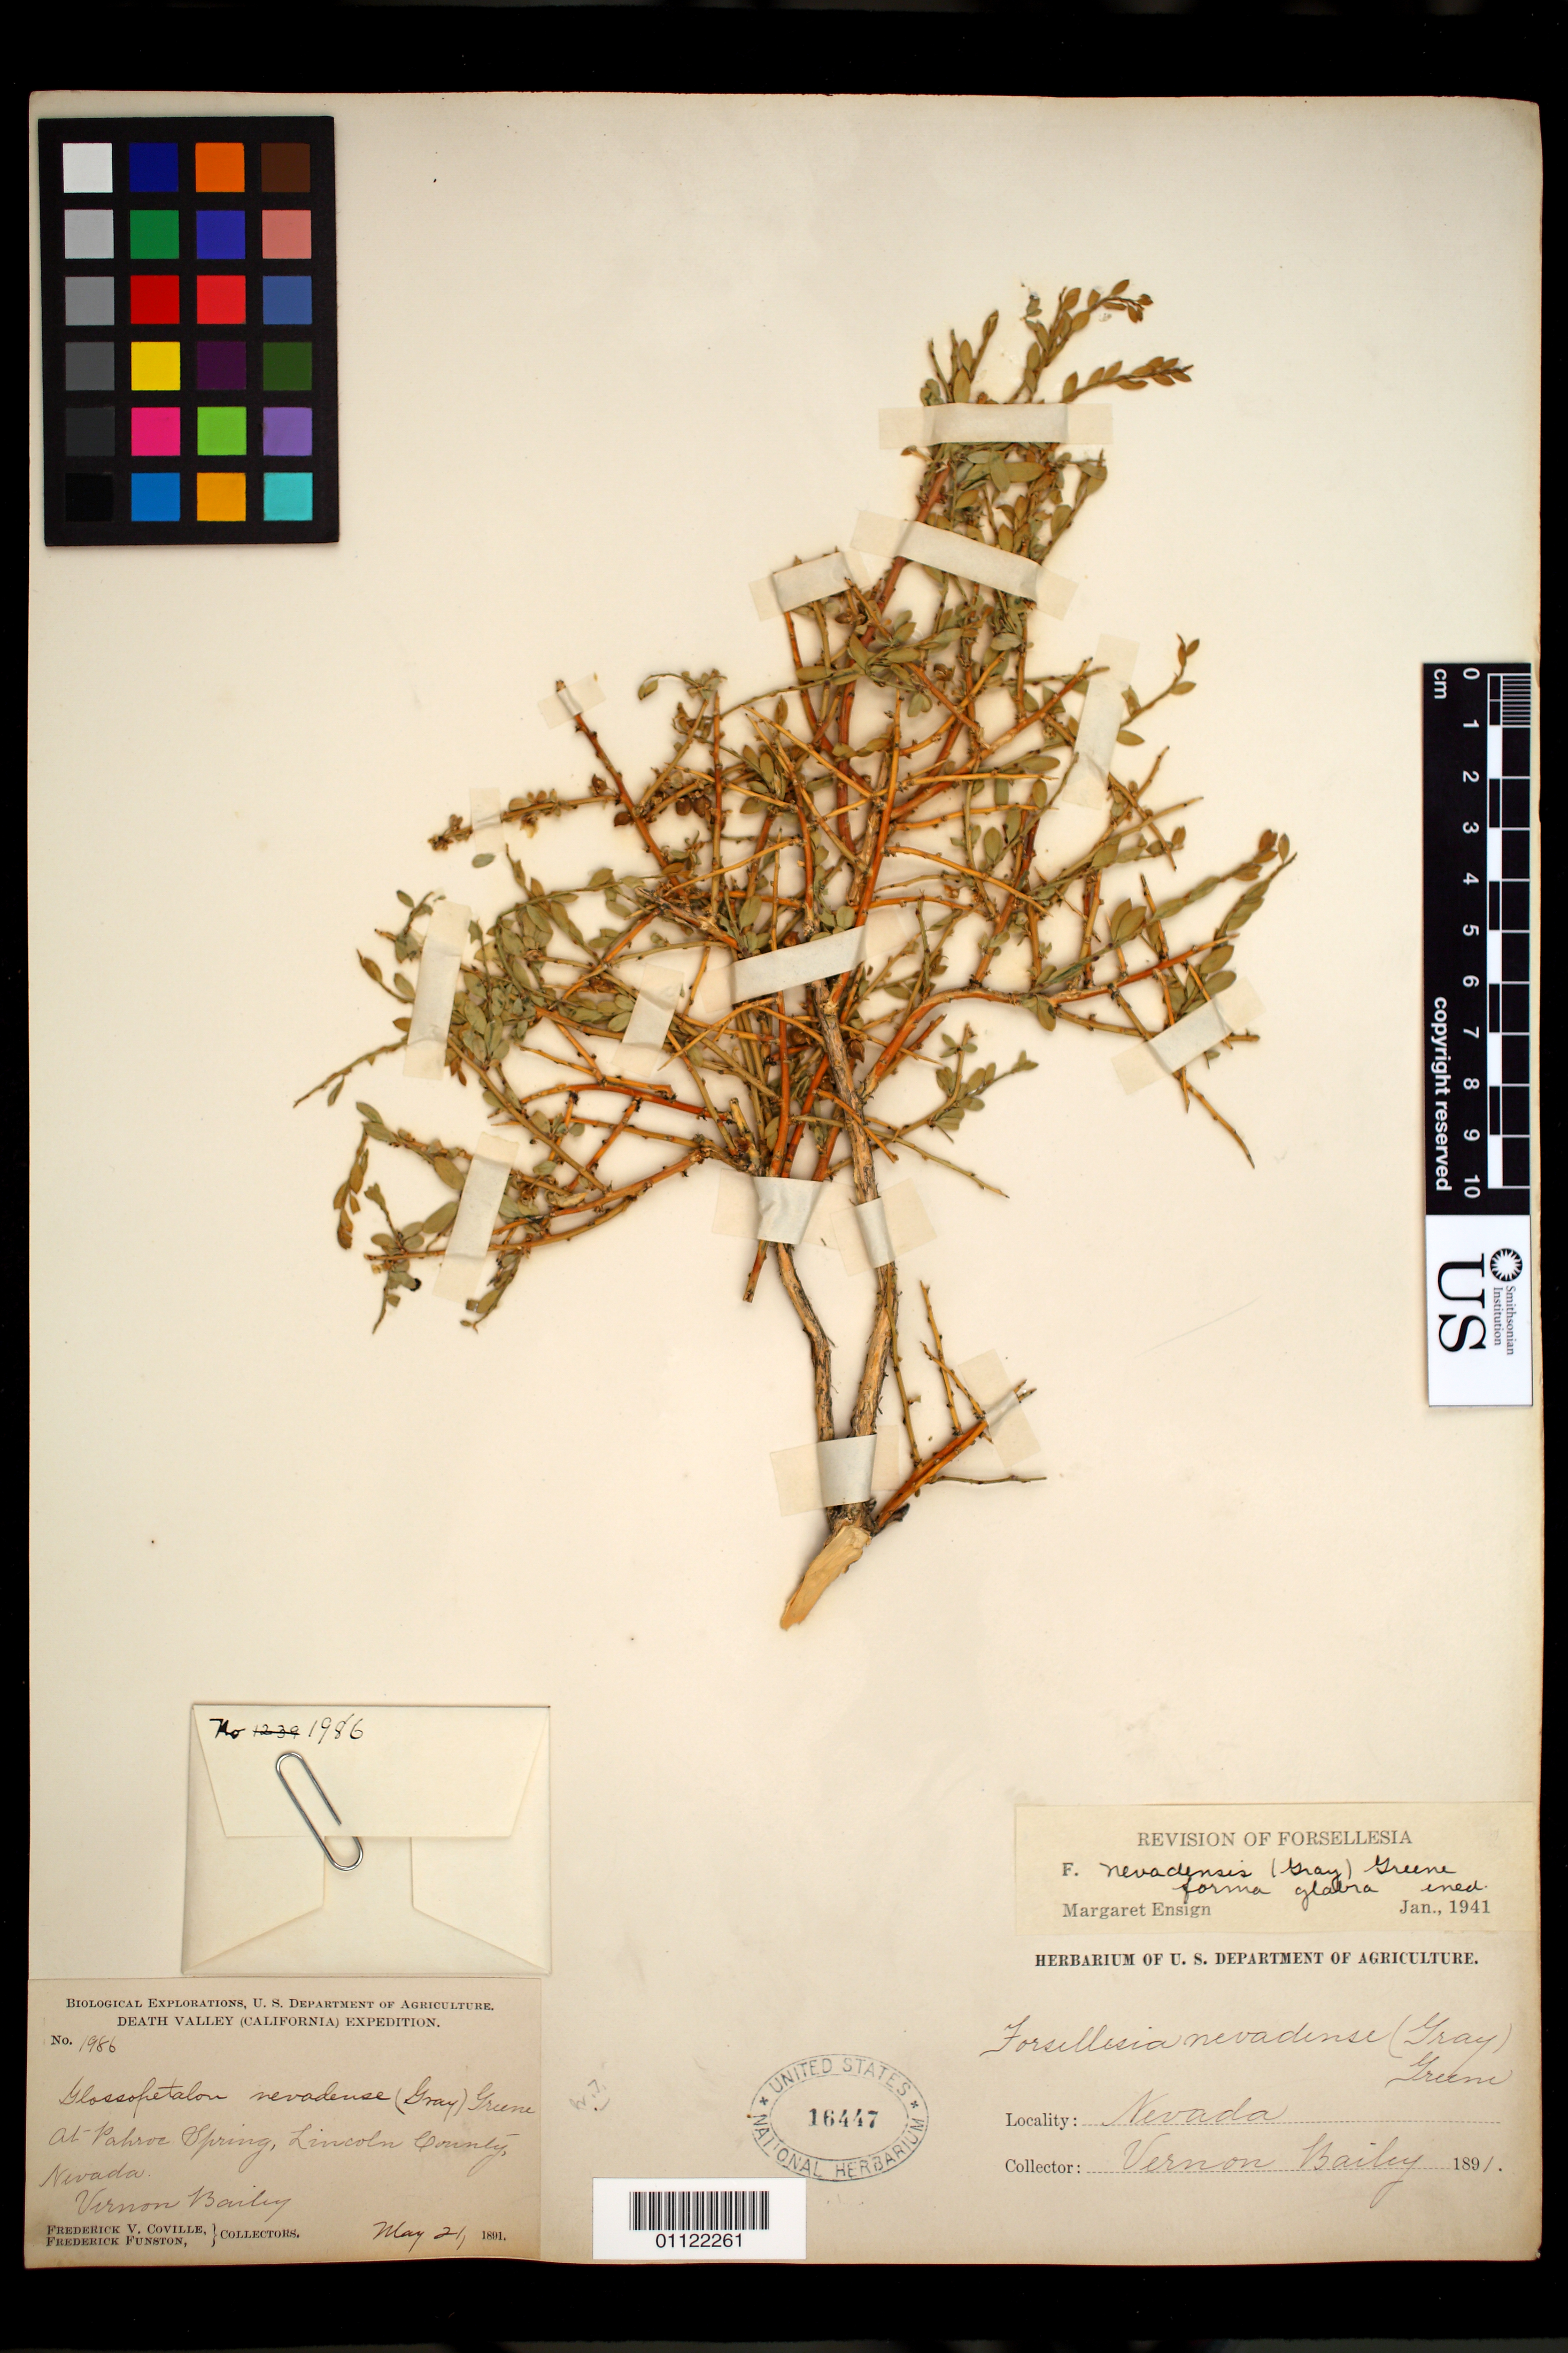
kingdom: Plantae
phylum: Tracheophyta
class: Magnoliopsida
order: Crossosomatales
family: Crossosomataceae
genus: Glossopetalon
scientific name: Glossopetalon spinescens var. aridum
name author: M.E. Jones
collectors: V. O. Bailey, F. V. Coville & F. Funston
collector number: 1986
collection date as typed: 22 May 1891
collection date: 1891-05-22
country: United States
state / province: Nevada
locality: Pahroc spring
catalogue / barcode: US 16447